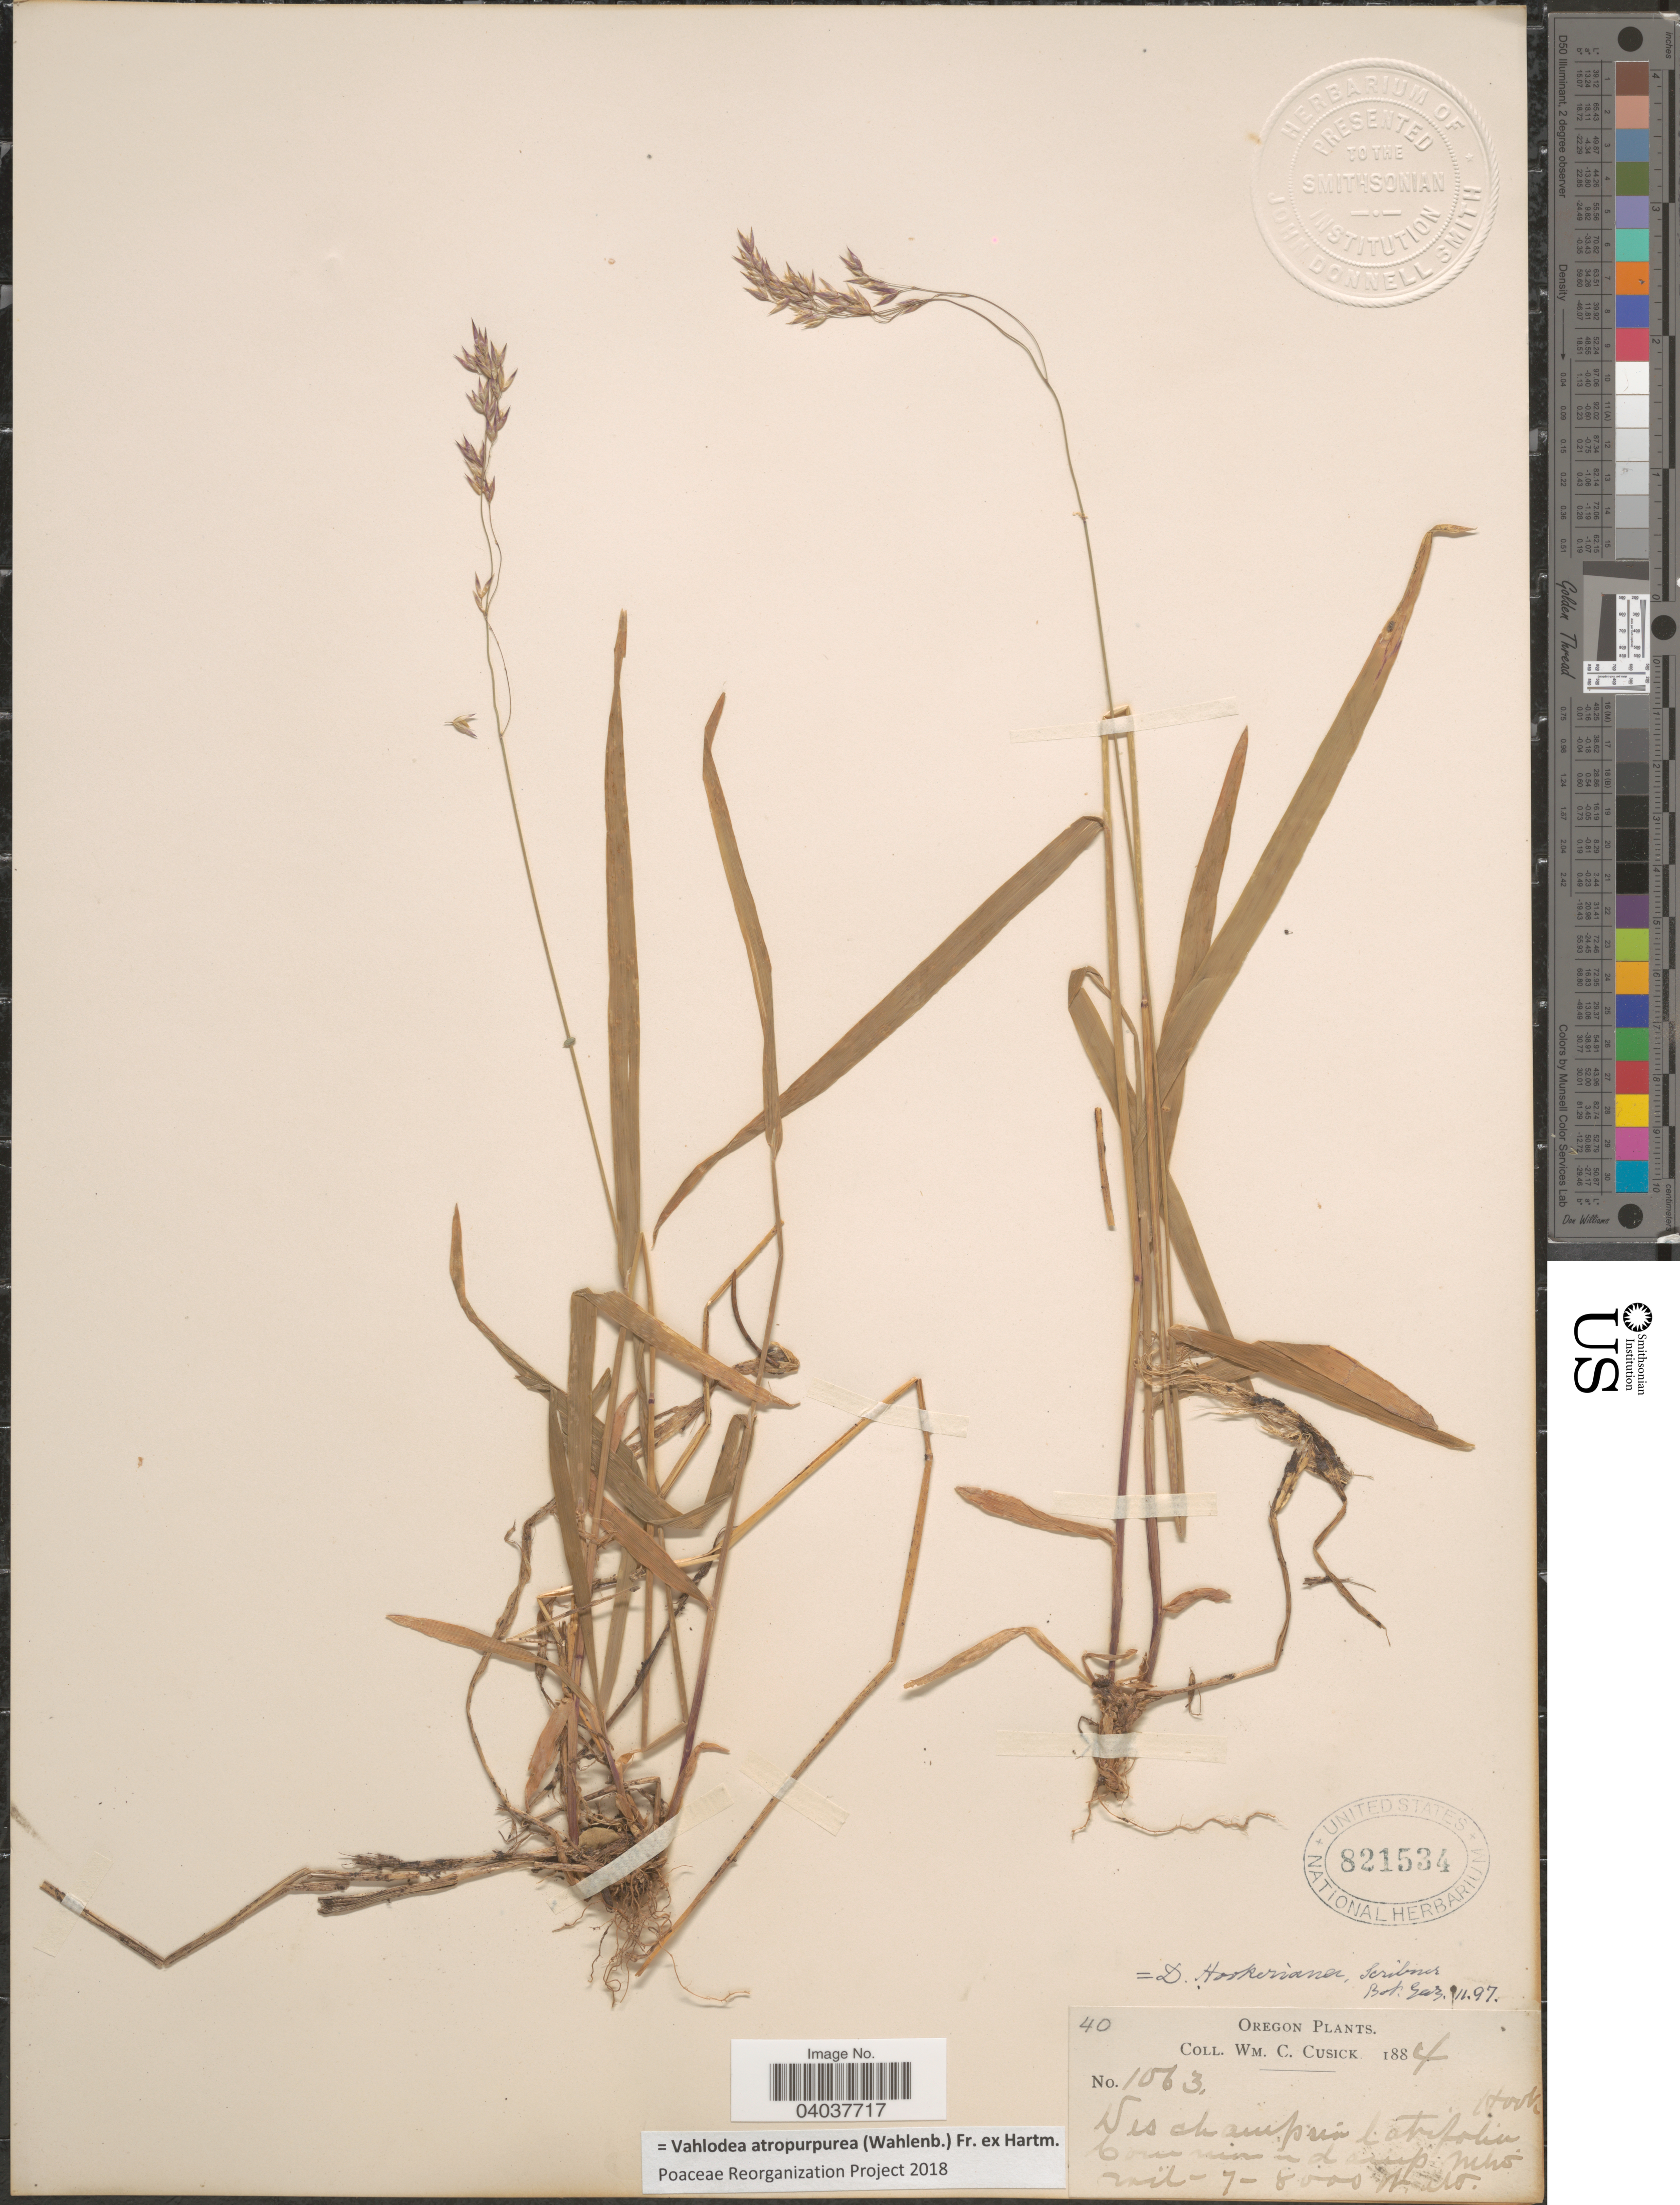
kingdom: Plantae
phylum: Tracheophyta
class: Liliopsida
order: Poales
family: Poaceae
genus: Vahlodea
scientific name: Vahlodea atropurpurea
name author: (Wahlenb.) Fr. ex Hartm.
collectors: W. C. Cusick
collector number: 1063*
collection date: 1884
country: United States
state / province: Oregon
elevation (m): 2134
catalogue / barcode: US 821534